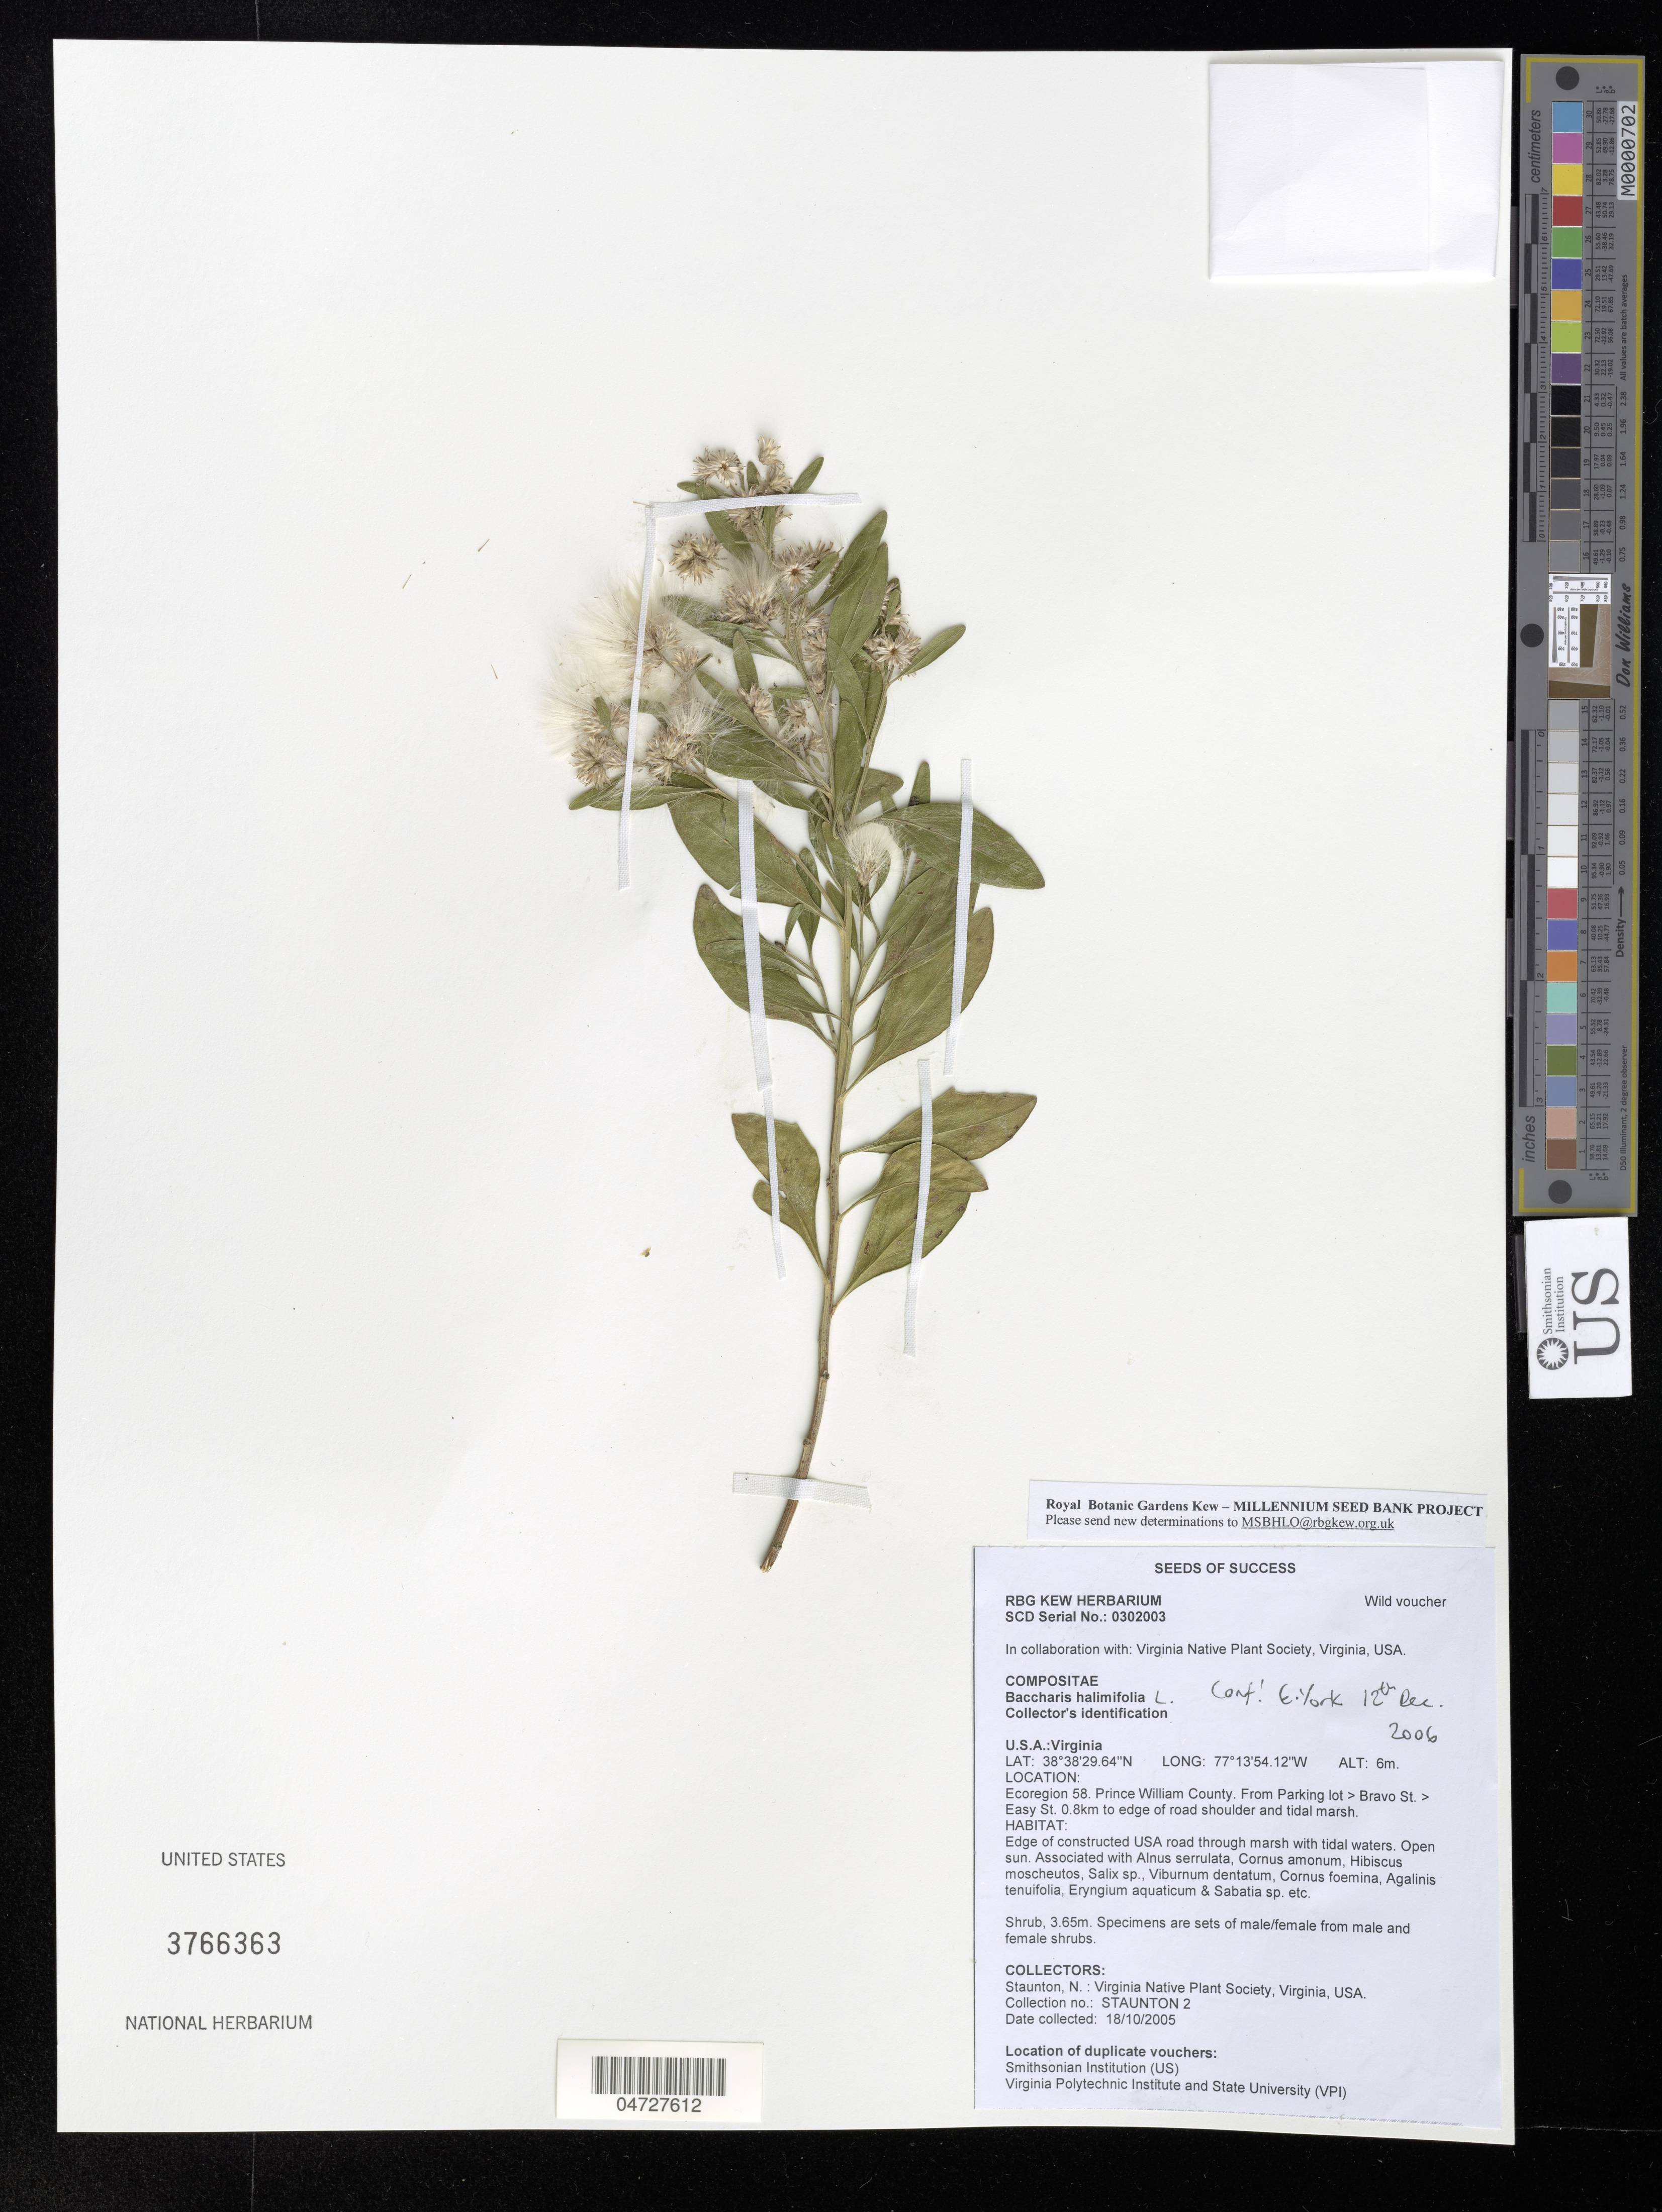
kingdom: Plantae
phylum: Tracheophyta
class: Magnoliopsida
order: Asterales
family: Asteraceae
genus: Baccharis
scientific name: Baccharis halimifolia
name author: L.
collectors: N. Staunton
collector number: STAUNTON 2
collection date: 2005-10-18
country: United States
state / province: Virginia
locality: Ecoregion 58. Prince William County. From Parking lot > Bravo St.> Easy St. 0.8km to edge of road shoulder and tidal marsh.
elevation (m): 6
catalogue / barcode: US 3766363